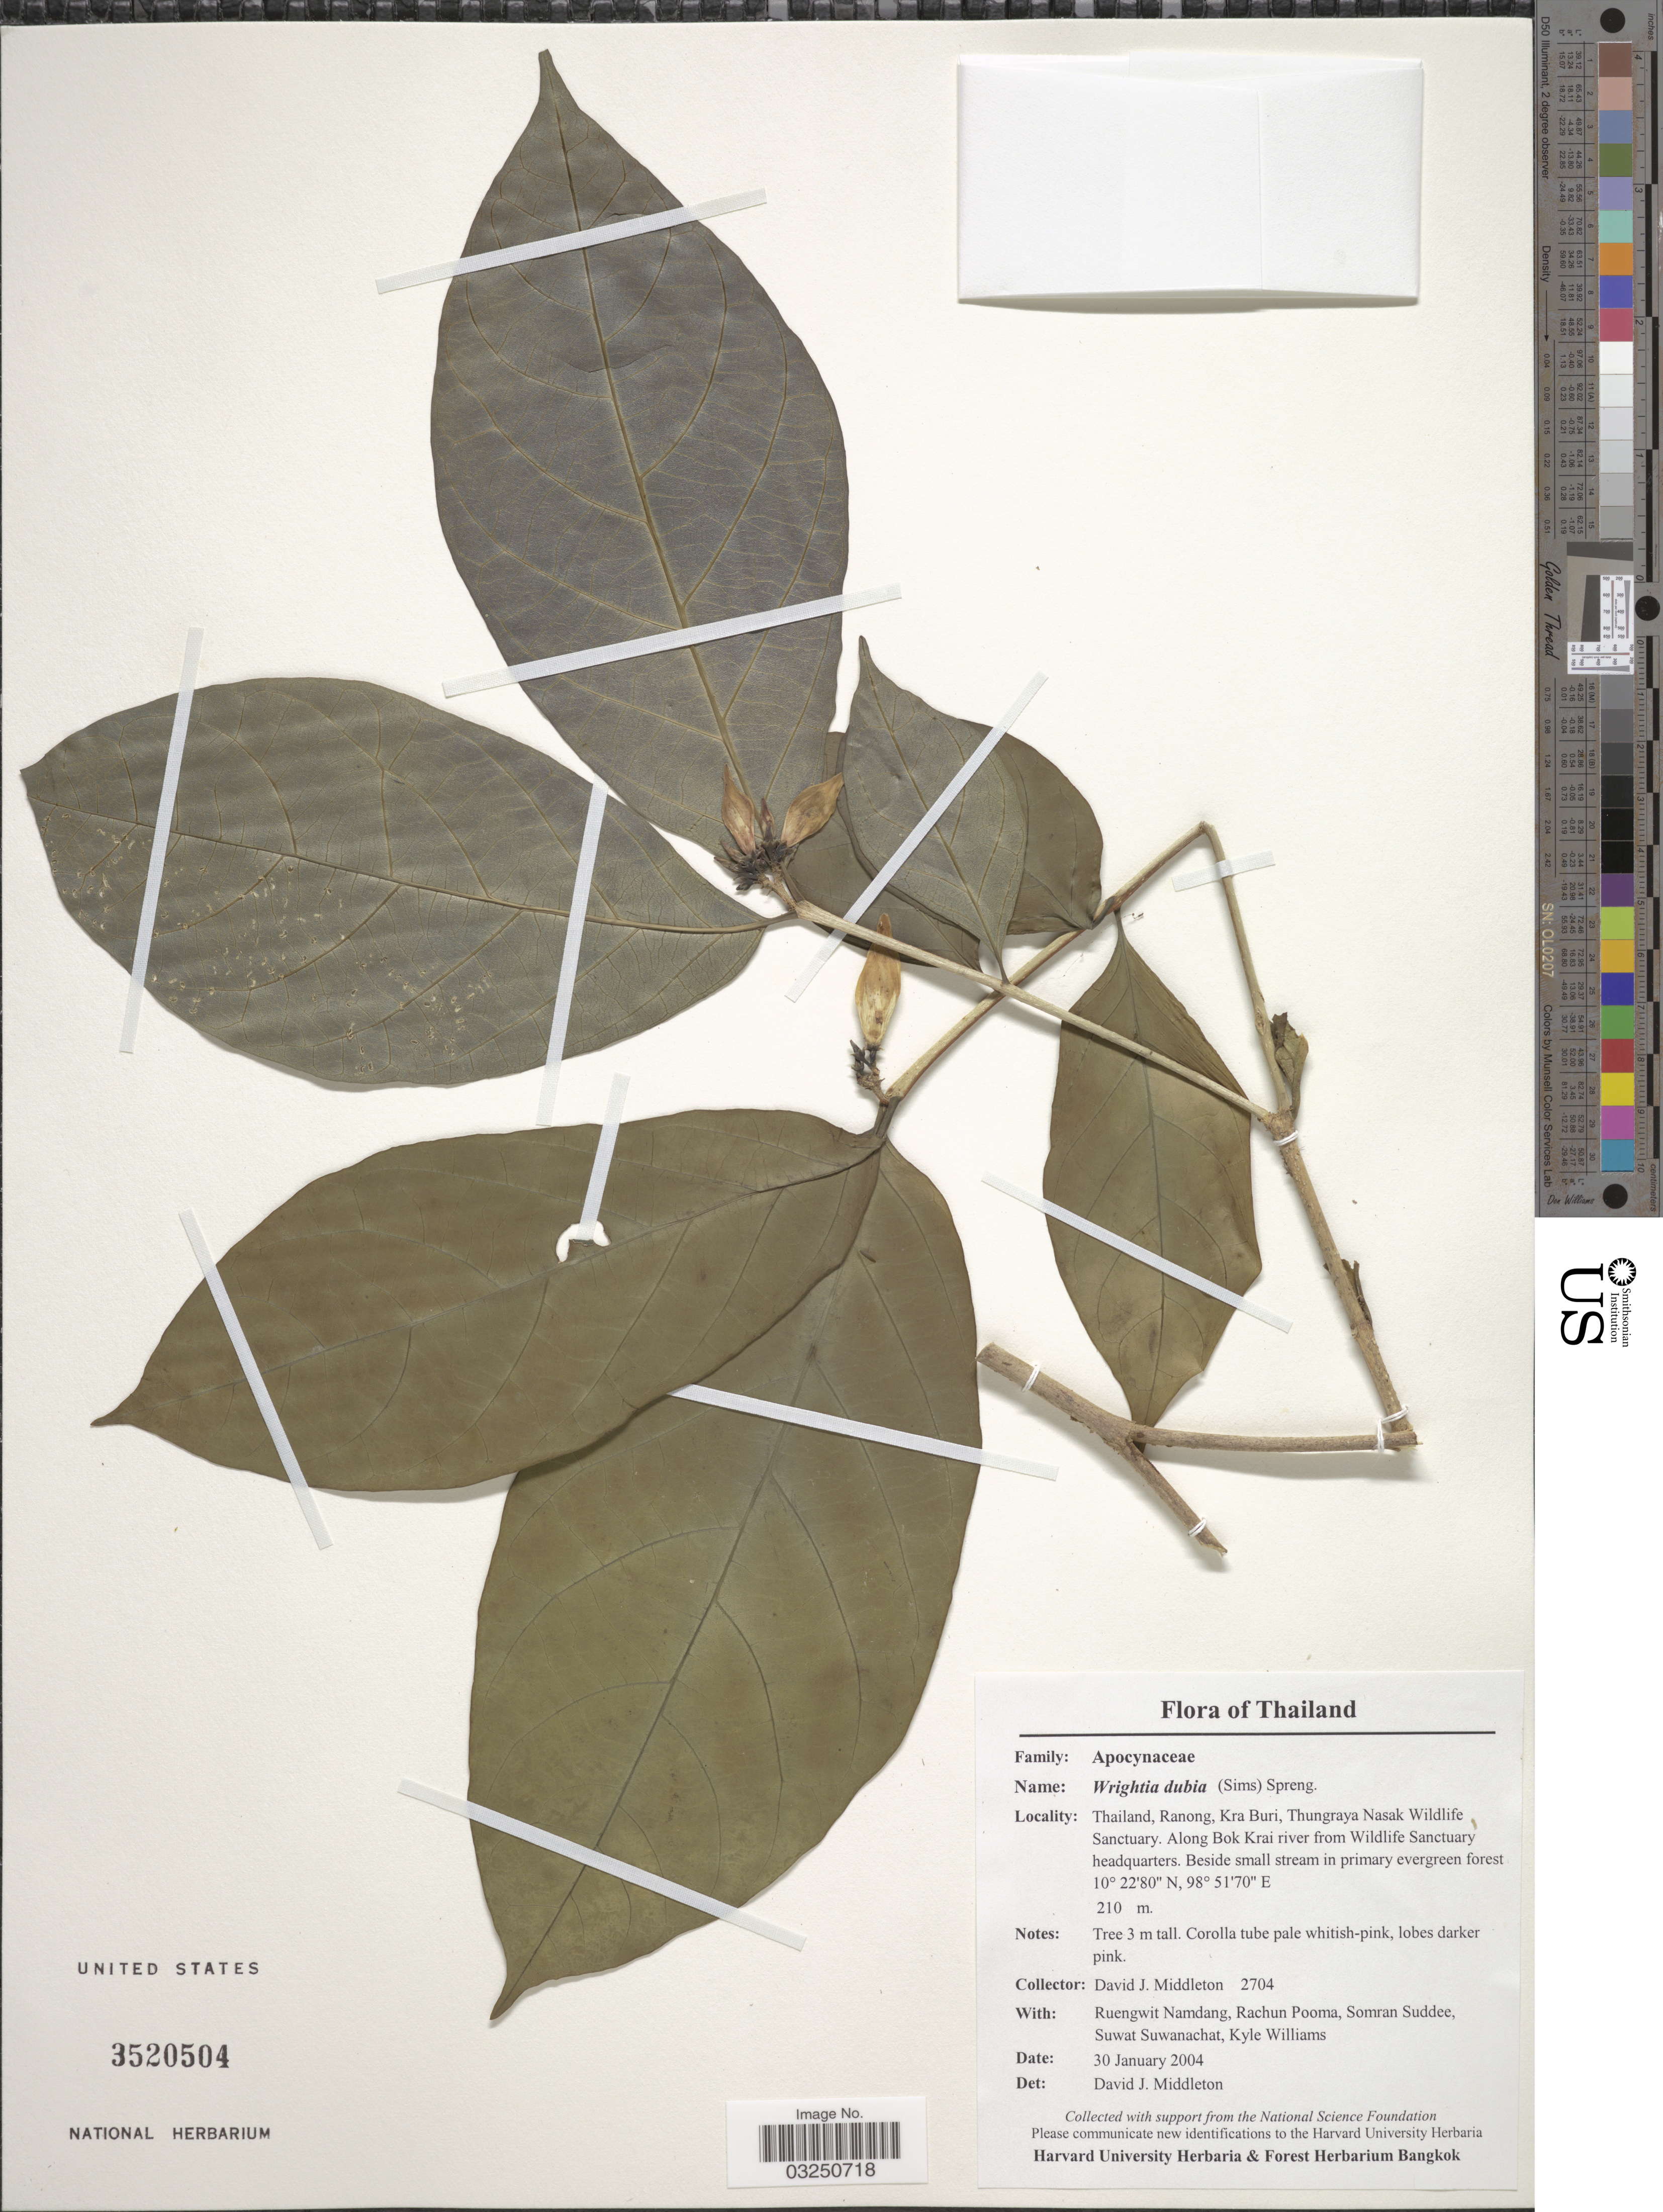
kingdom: Plantae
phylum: Tracheophyta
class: Magnoliopsida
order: Gentianales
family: Apocynaceae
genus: Wrightia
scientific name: Wrightia dubia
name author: (Sims) Spreng.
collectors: D. J. Middleton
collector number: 2704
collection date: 2004-01-30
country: Thailand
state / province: Ranong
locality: Kra Buri, Thungraya Nasak Wildlife Sanctuary. Along Bok Krai river from Wildlife Sanctuary headquarters.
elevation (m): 210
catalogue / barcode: US 3520504